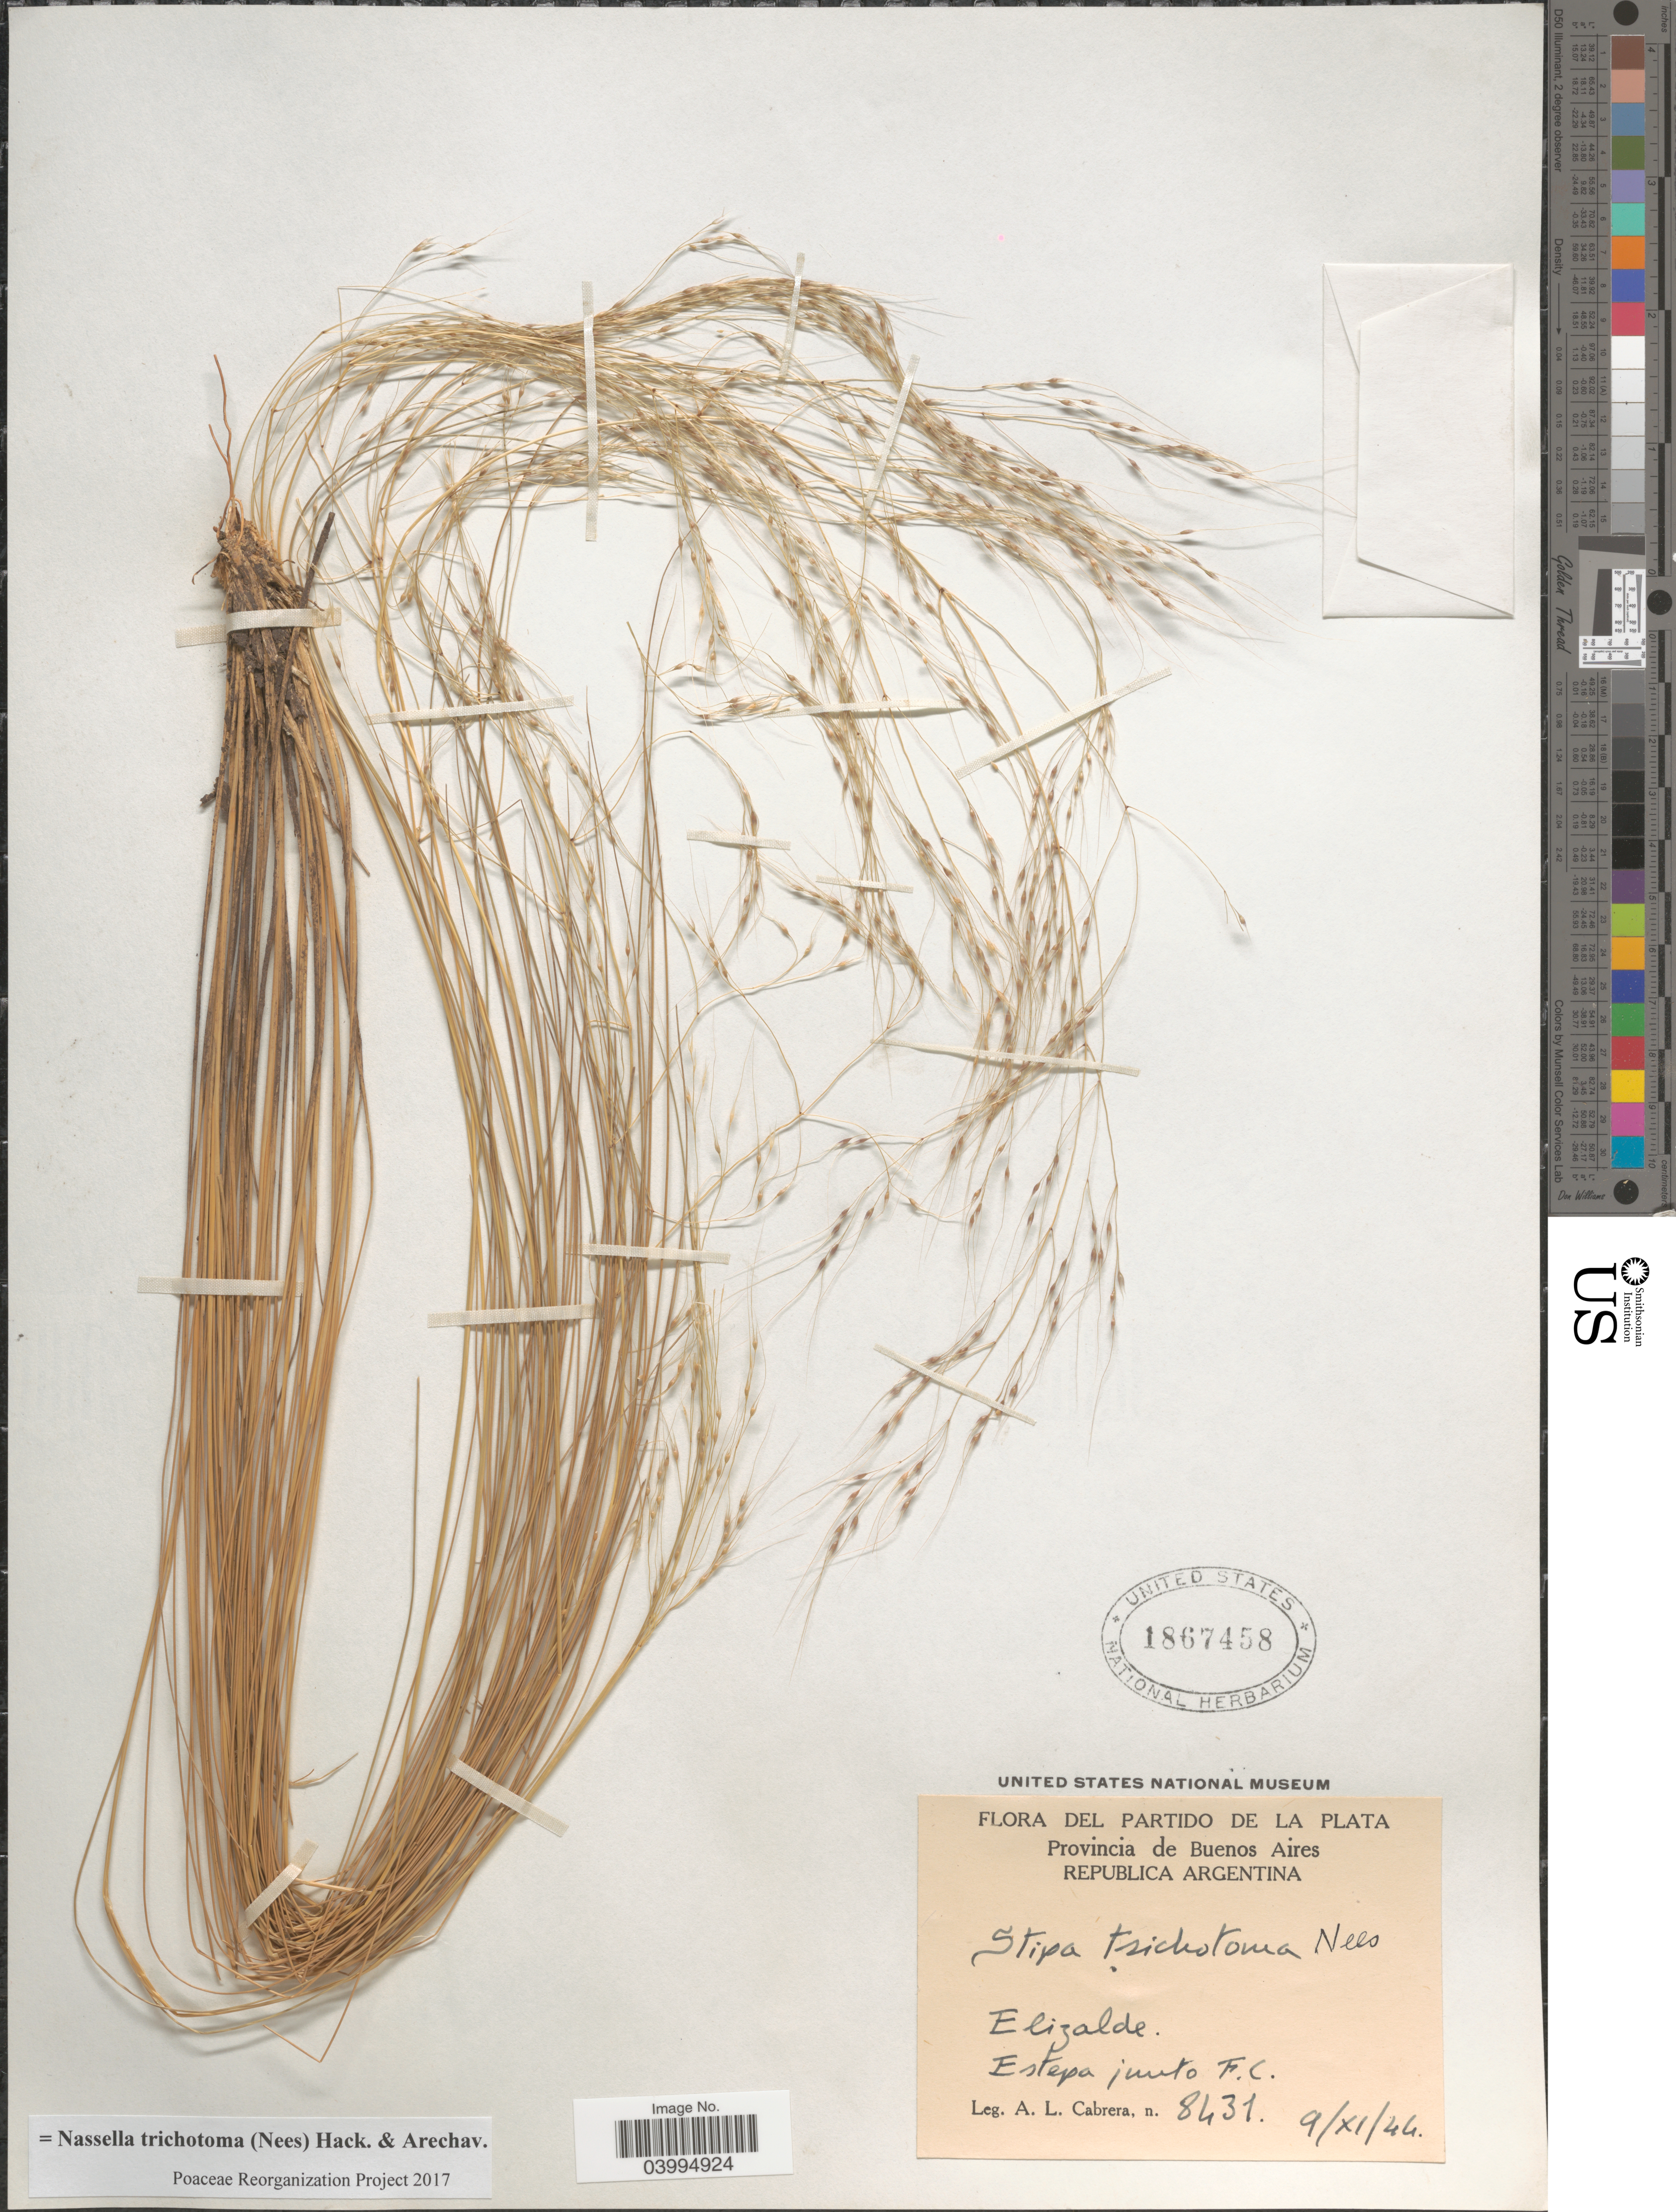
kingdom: Plantae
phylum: Tracheophyta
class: Liliopsida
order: Poales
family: Poaceae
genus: Nassella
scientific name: Nassella trichotoma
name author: (Ness) Hack. ex Arechav.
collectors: A. L. Cabrera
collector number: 8431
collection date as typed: Transcribed d/m/y: 9/11/44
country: Argentina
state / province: Buenos Aires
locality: Partido de La Plata. Republica Argentina. Elizalde. Estepa junto F.C.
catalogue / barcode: US 1867458